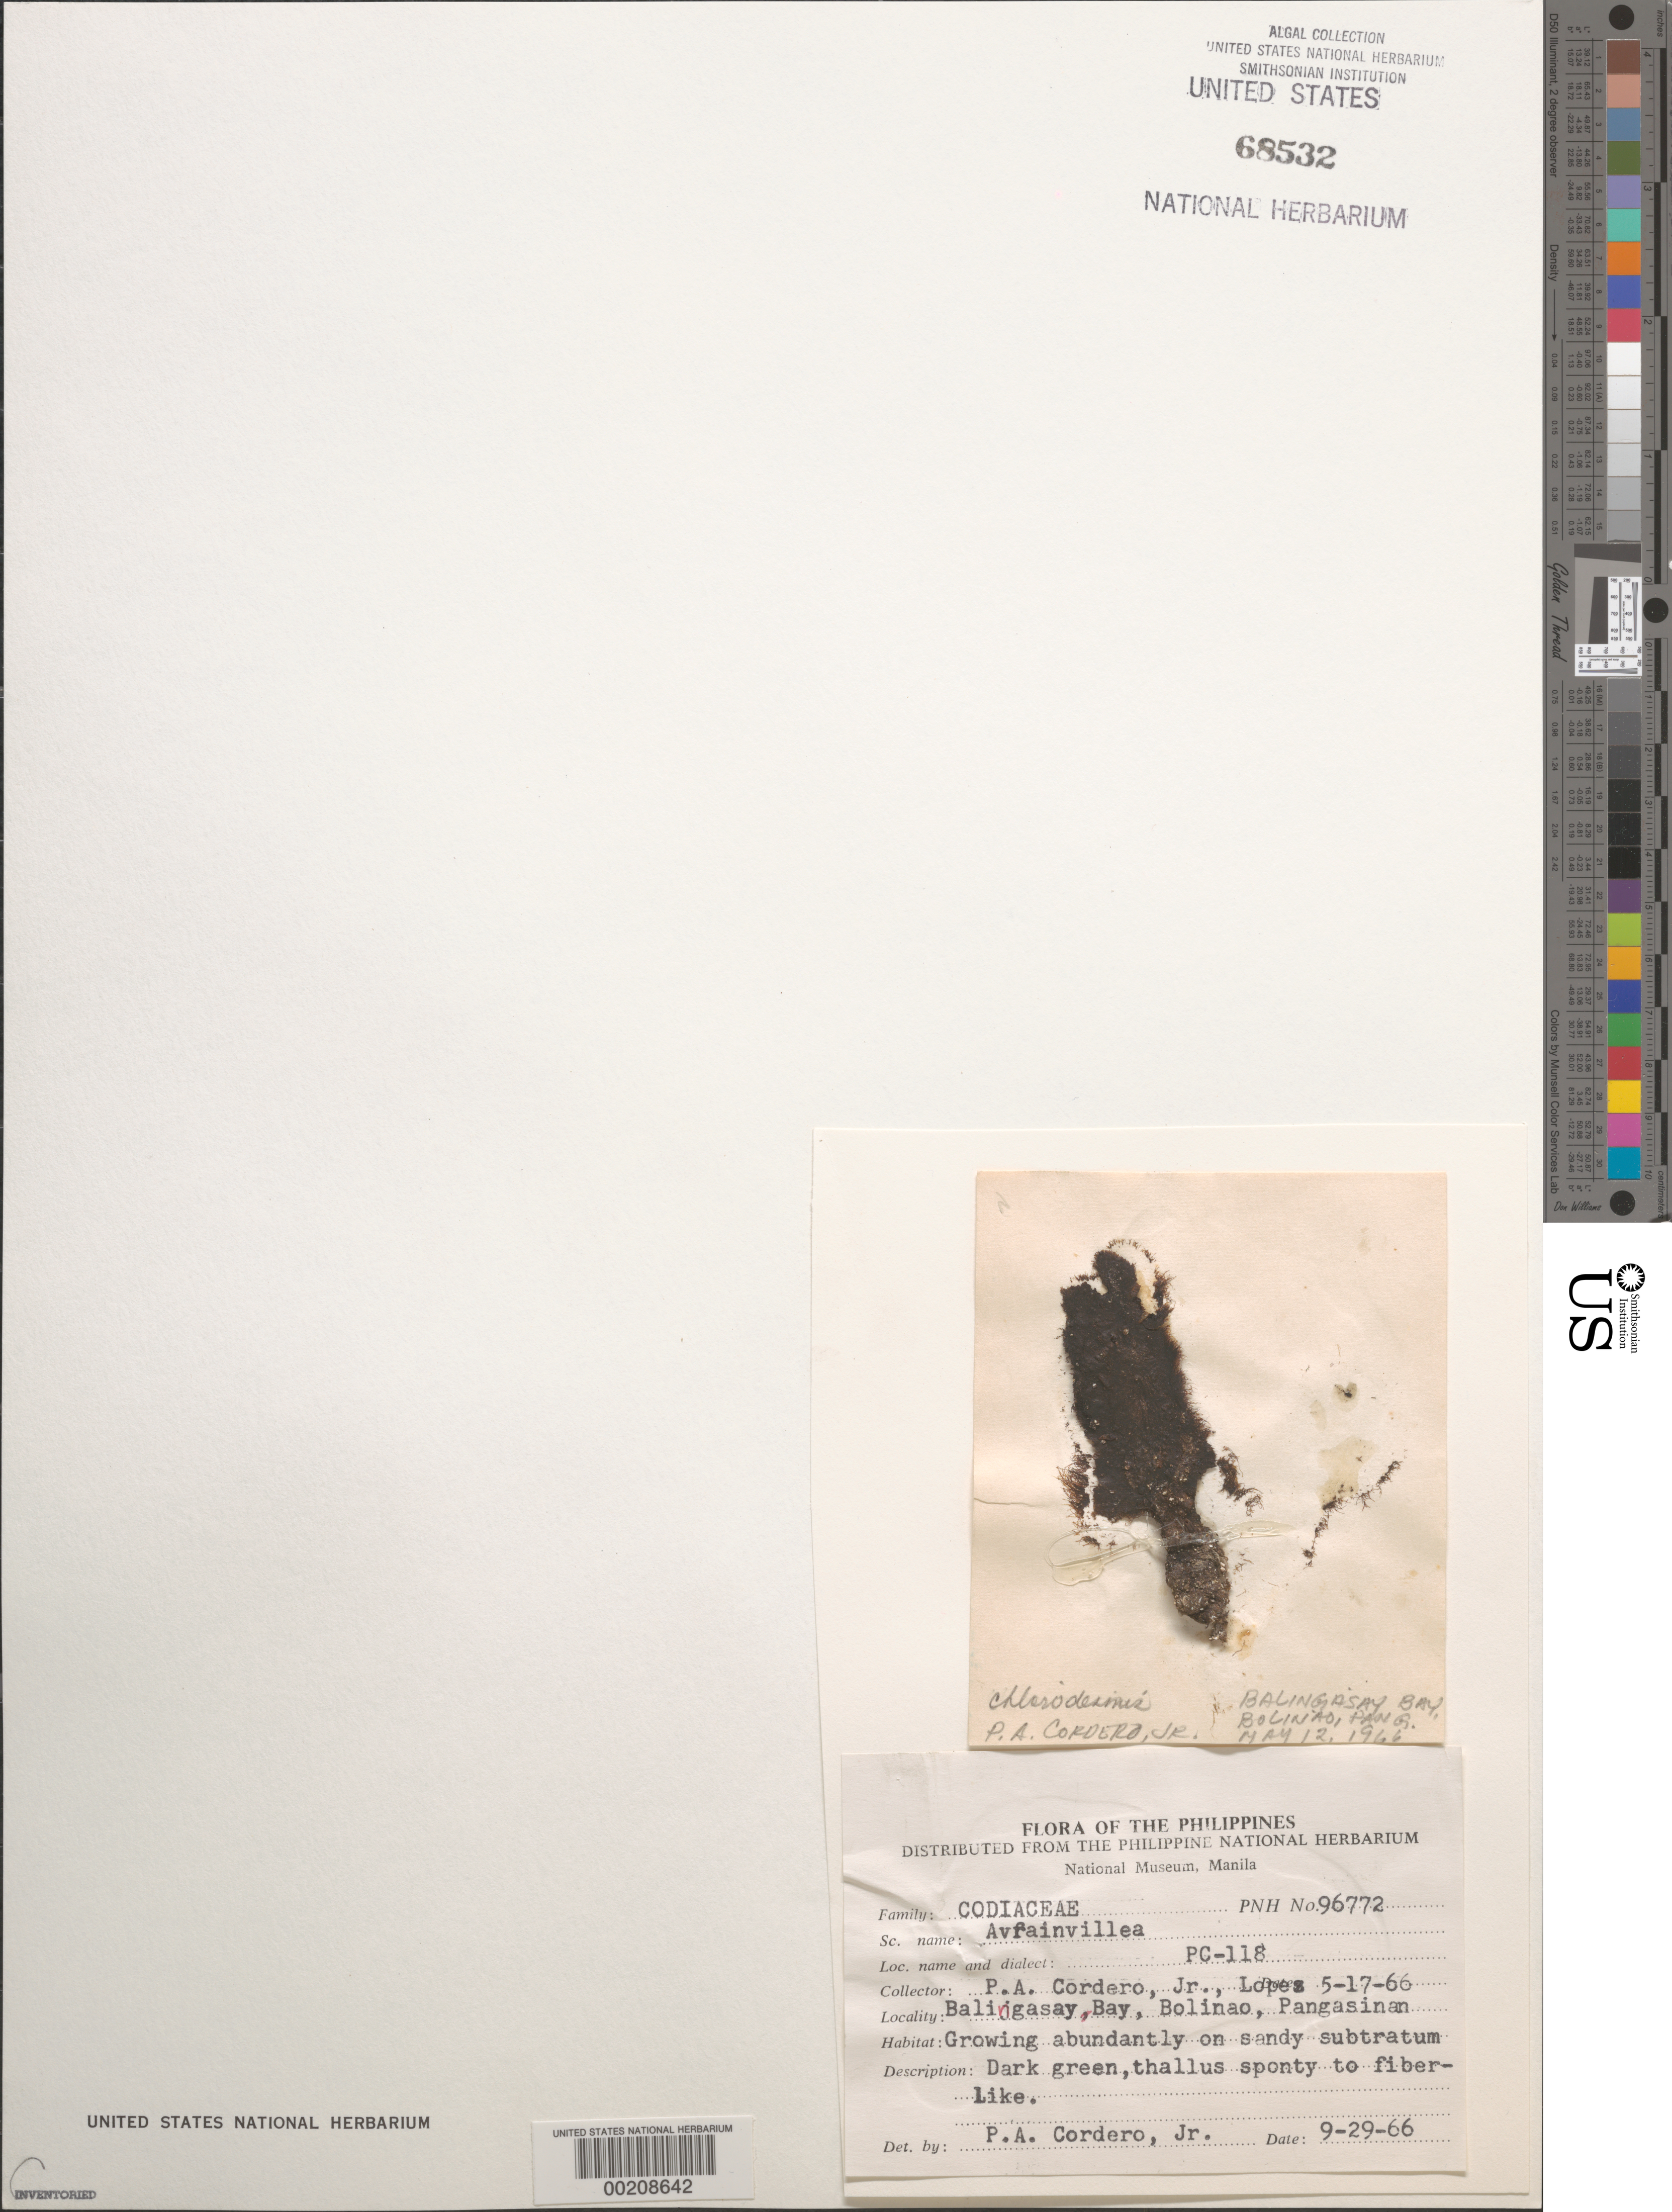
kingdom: Plantae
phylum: Chlorophyta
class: Ulvophyceae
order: Bryopsidales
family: Dichotomosiphonaceae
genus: Avrainvillea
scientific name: Avrainvillea sp.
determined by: Cordero, P. A., Jr.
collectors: P. A. Cordero & -. Lopez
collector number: Pc-118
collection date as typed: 17 May 1966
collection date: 1966-05-17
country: Philippines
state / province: Ilocos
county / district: Pangasinan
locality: Bolinao, balingasay bay, pangasinan province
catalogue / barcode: US 68532